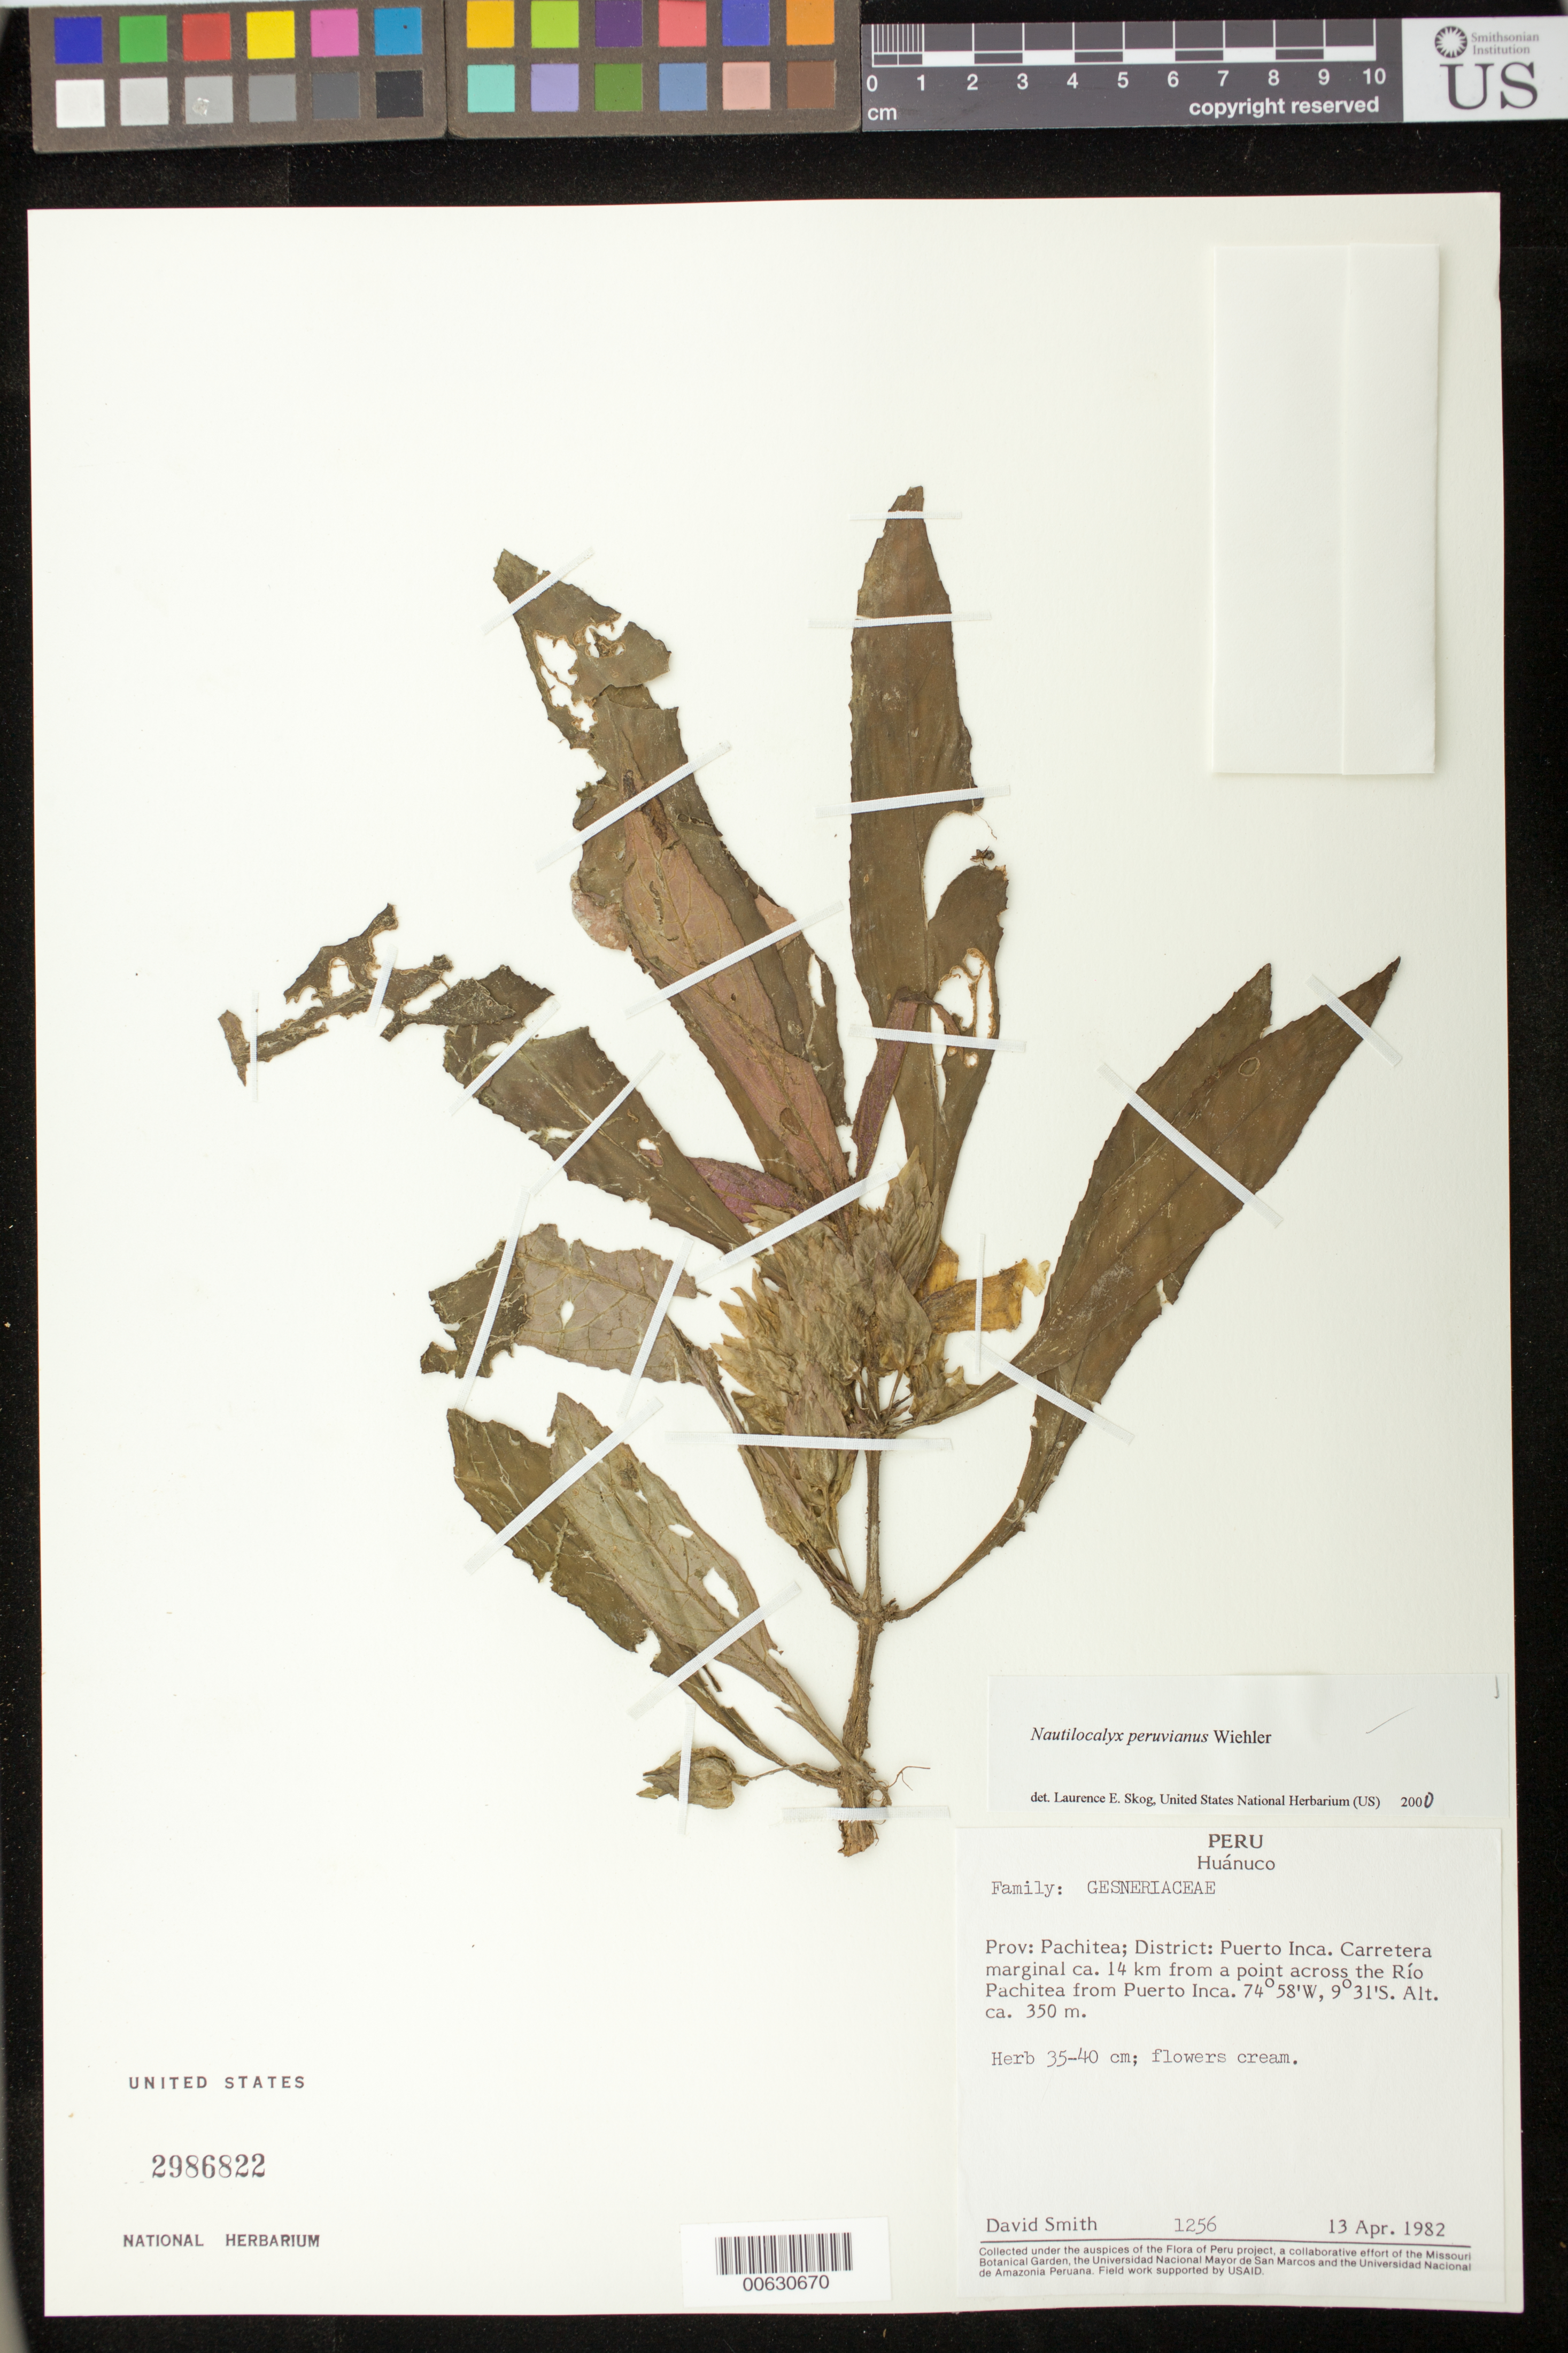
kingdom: Plantae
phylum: Tracheophyta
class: Magnoliopsida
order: Lamiales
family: Gesneriaceae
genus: Nautilocalyx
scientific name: Nautilocalyx peruvianus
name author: Wiehler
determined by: Clark, J. L., (SEL), The Marie Selby Botanical Garden (UNITED STATES)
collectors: D. Smith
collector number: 1256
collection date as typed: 13 Apr 1982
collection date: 1982-04-13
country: Peru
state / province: Huánuco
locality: Prov. Pachitea, Dtto. Puerto Inca; Carretera marginal ca. 14 km from a point across the Río Pachitea from Puerto Inca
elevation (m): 350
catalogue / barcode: US 2986822